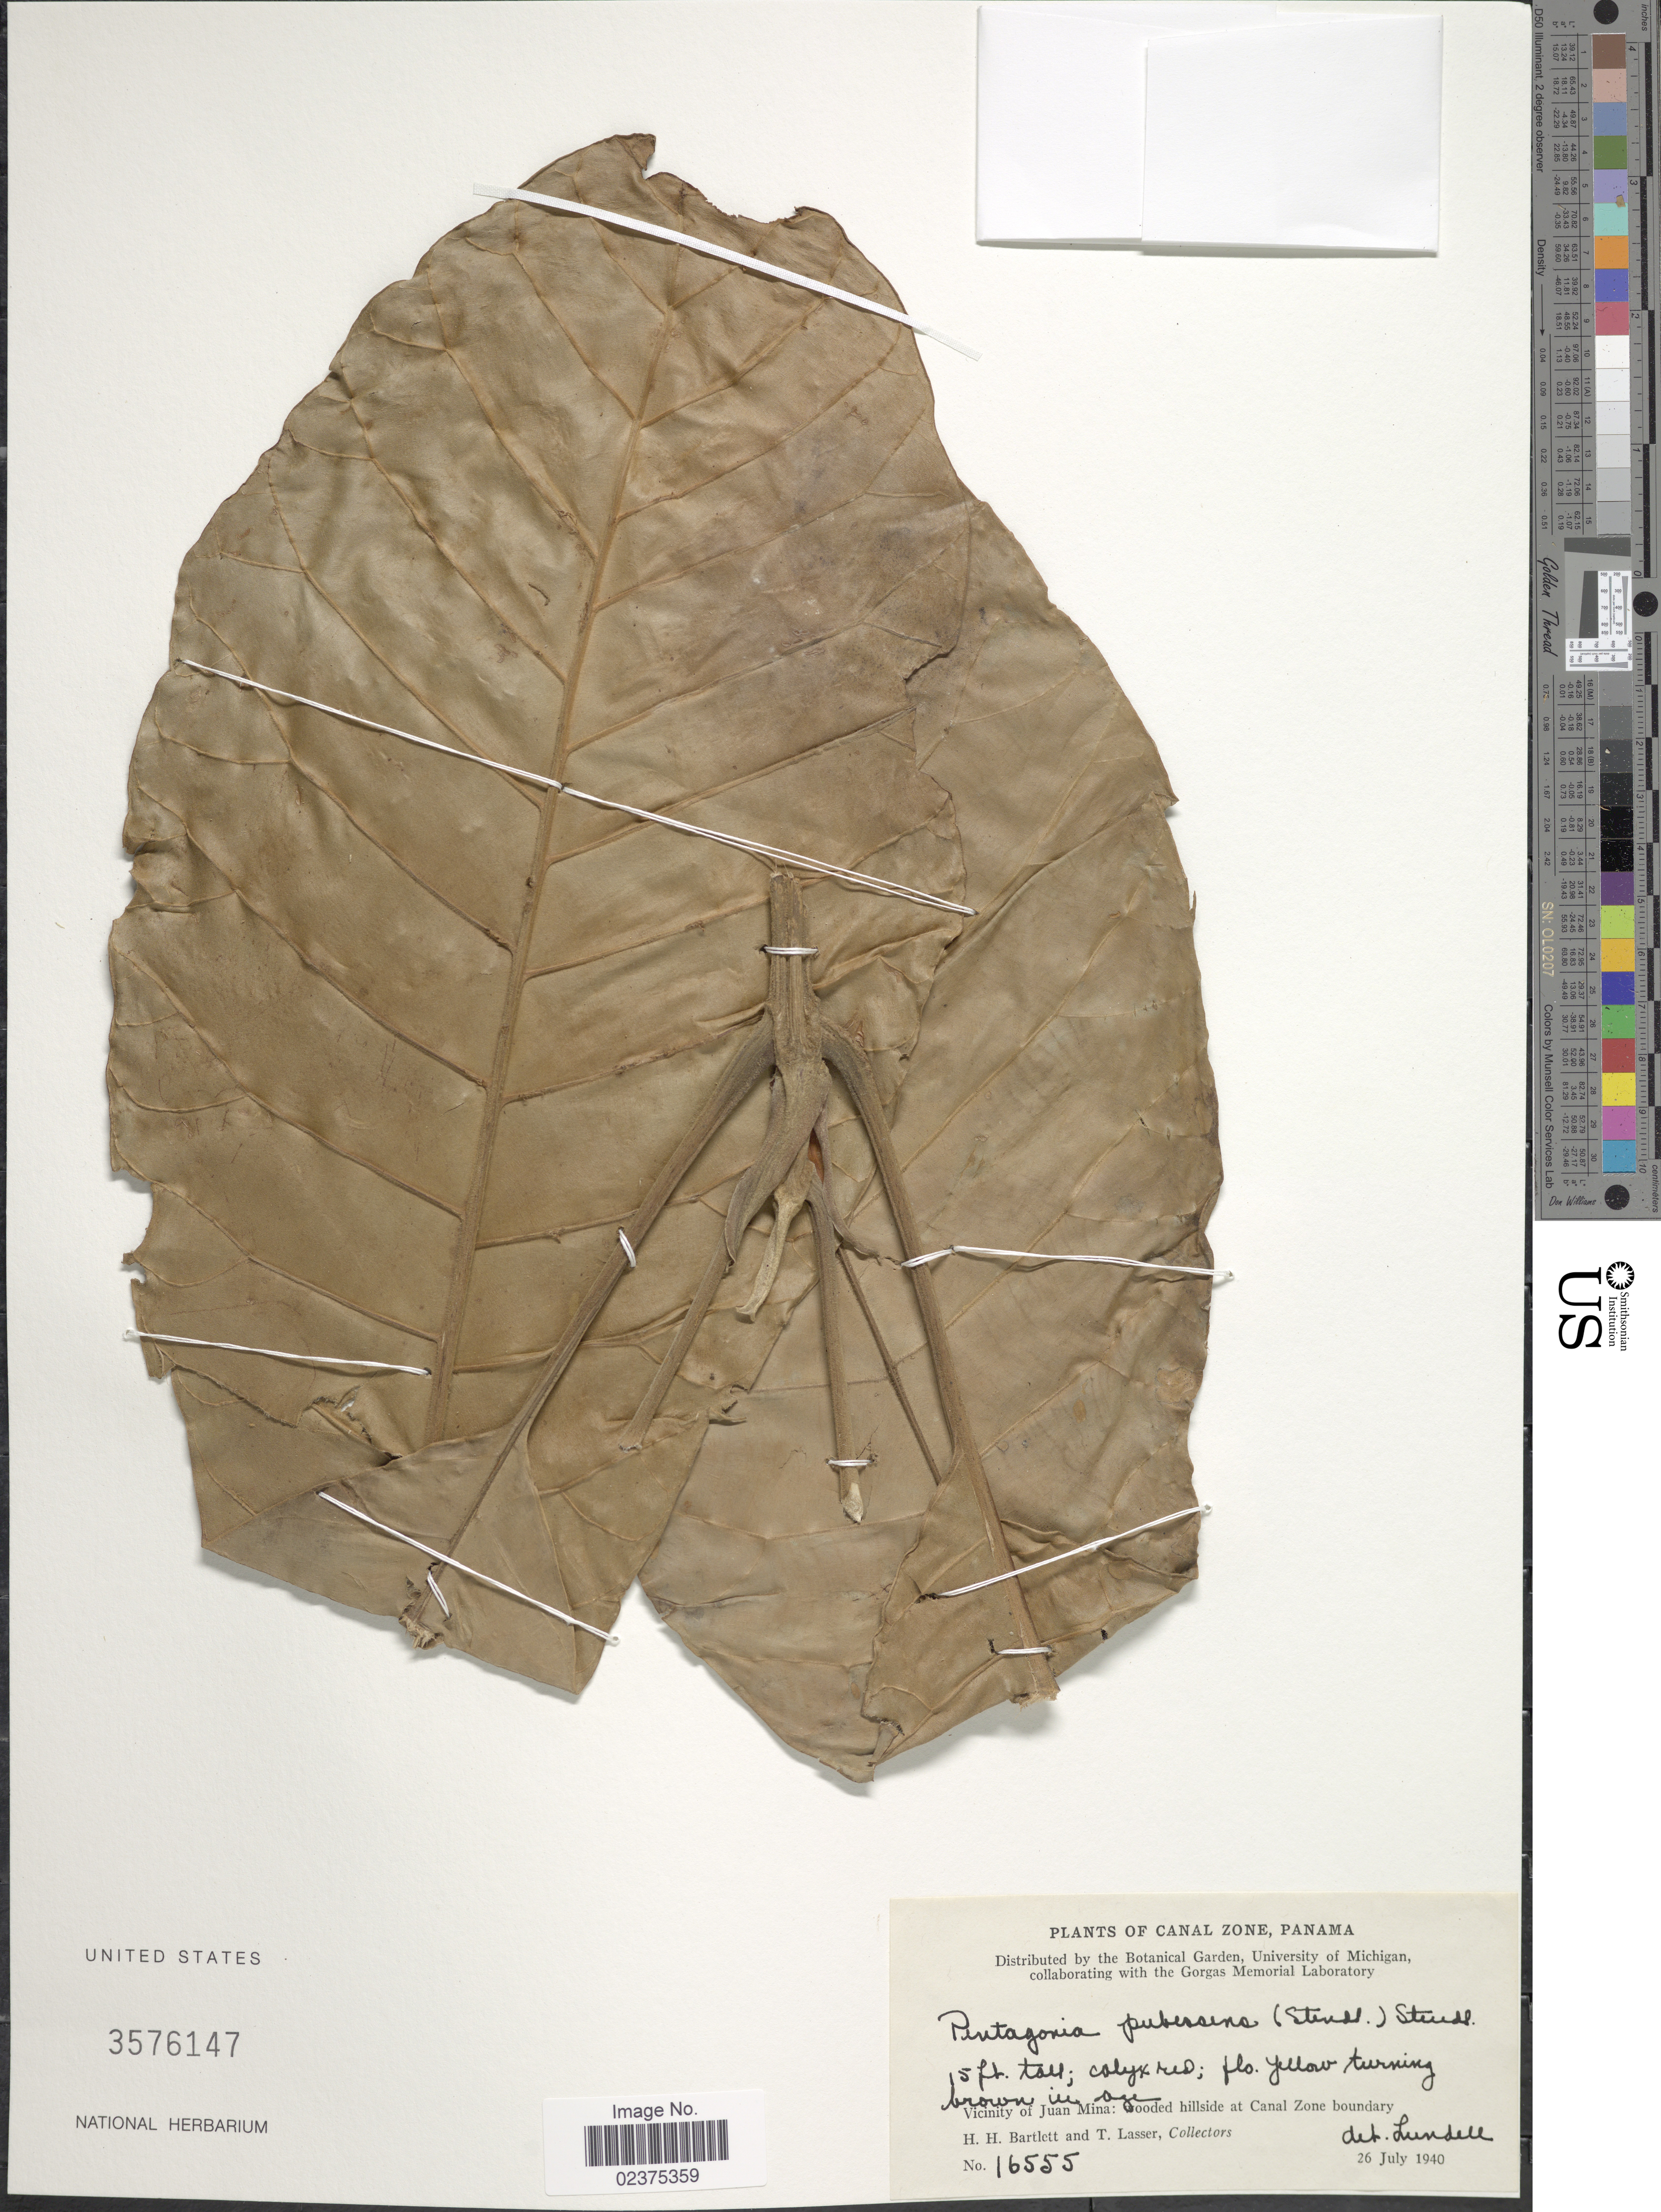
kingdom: Plantae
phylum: Tracheophyta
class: Magnoliopsida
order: Gentianales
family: Rubiaceae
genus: Pentagonia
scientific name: Pentagonia pubescens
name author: (Standl.) Standl.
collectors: H. H. Bartlett & T. Lasser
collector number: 16555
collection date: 1940-07-26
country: Panama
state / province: Colón / Panamá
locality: Canal Zone, Panama, Vicinity of Juan Mina: wooded hillside at Canal Zone boundary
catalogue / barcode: US 3576147